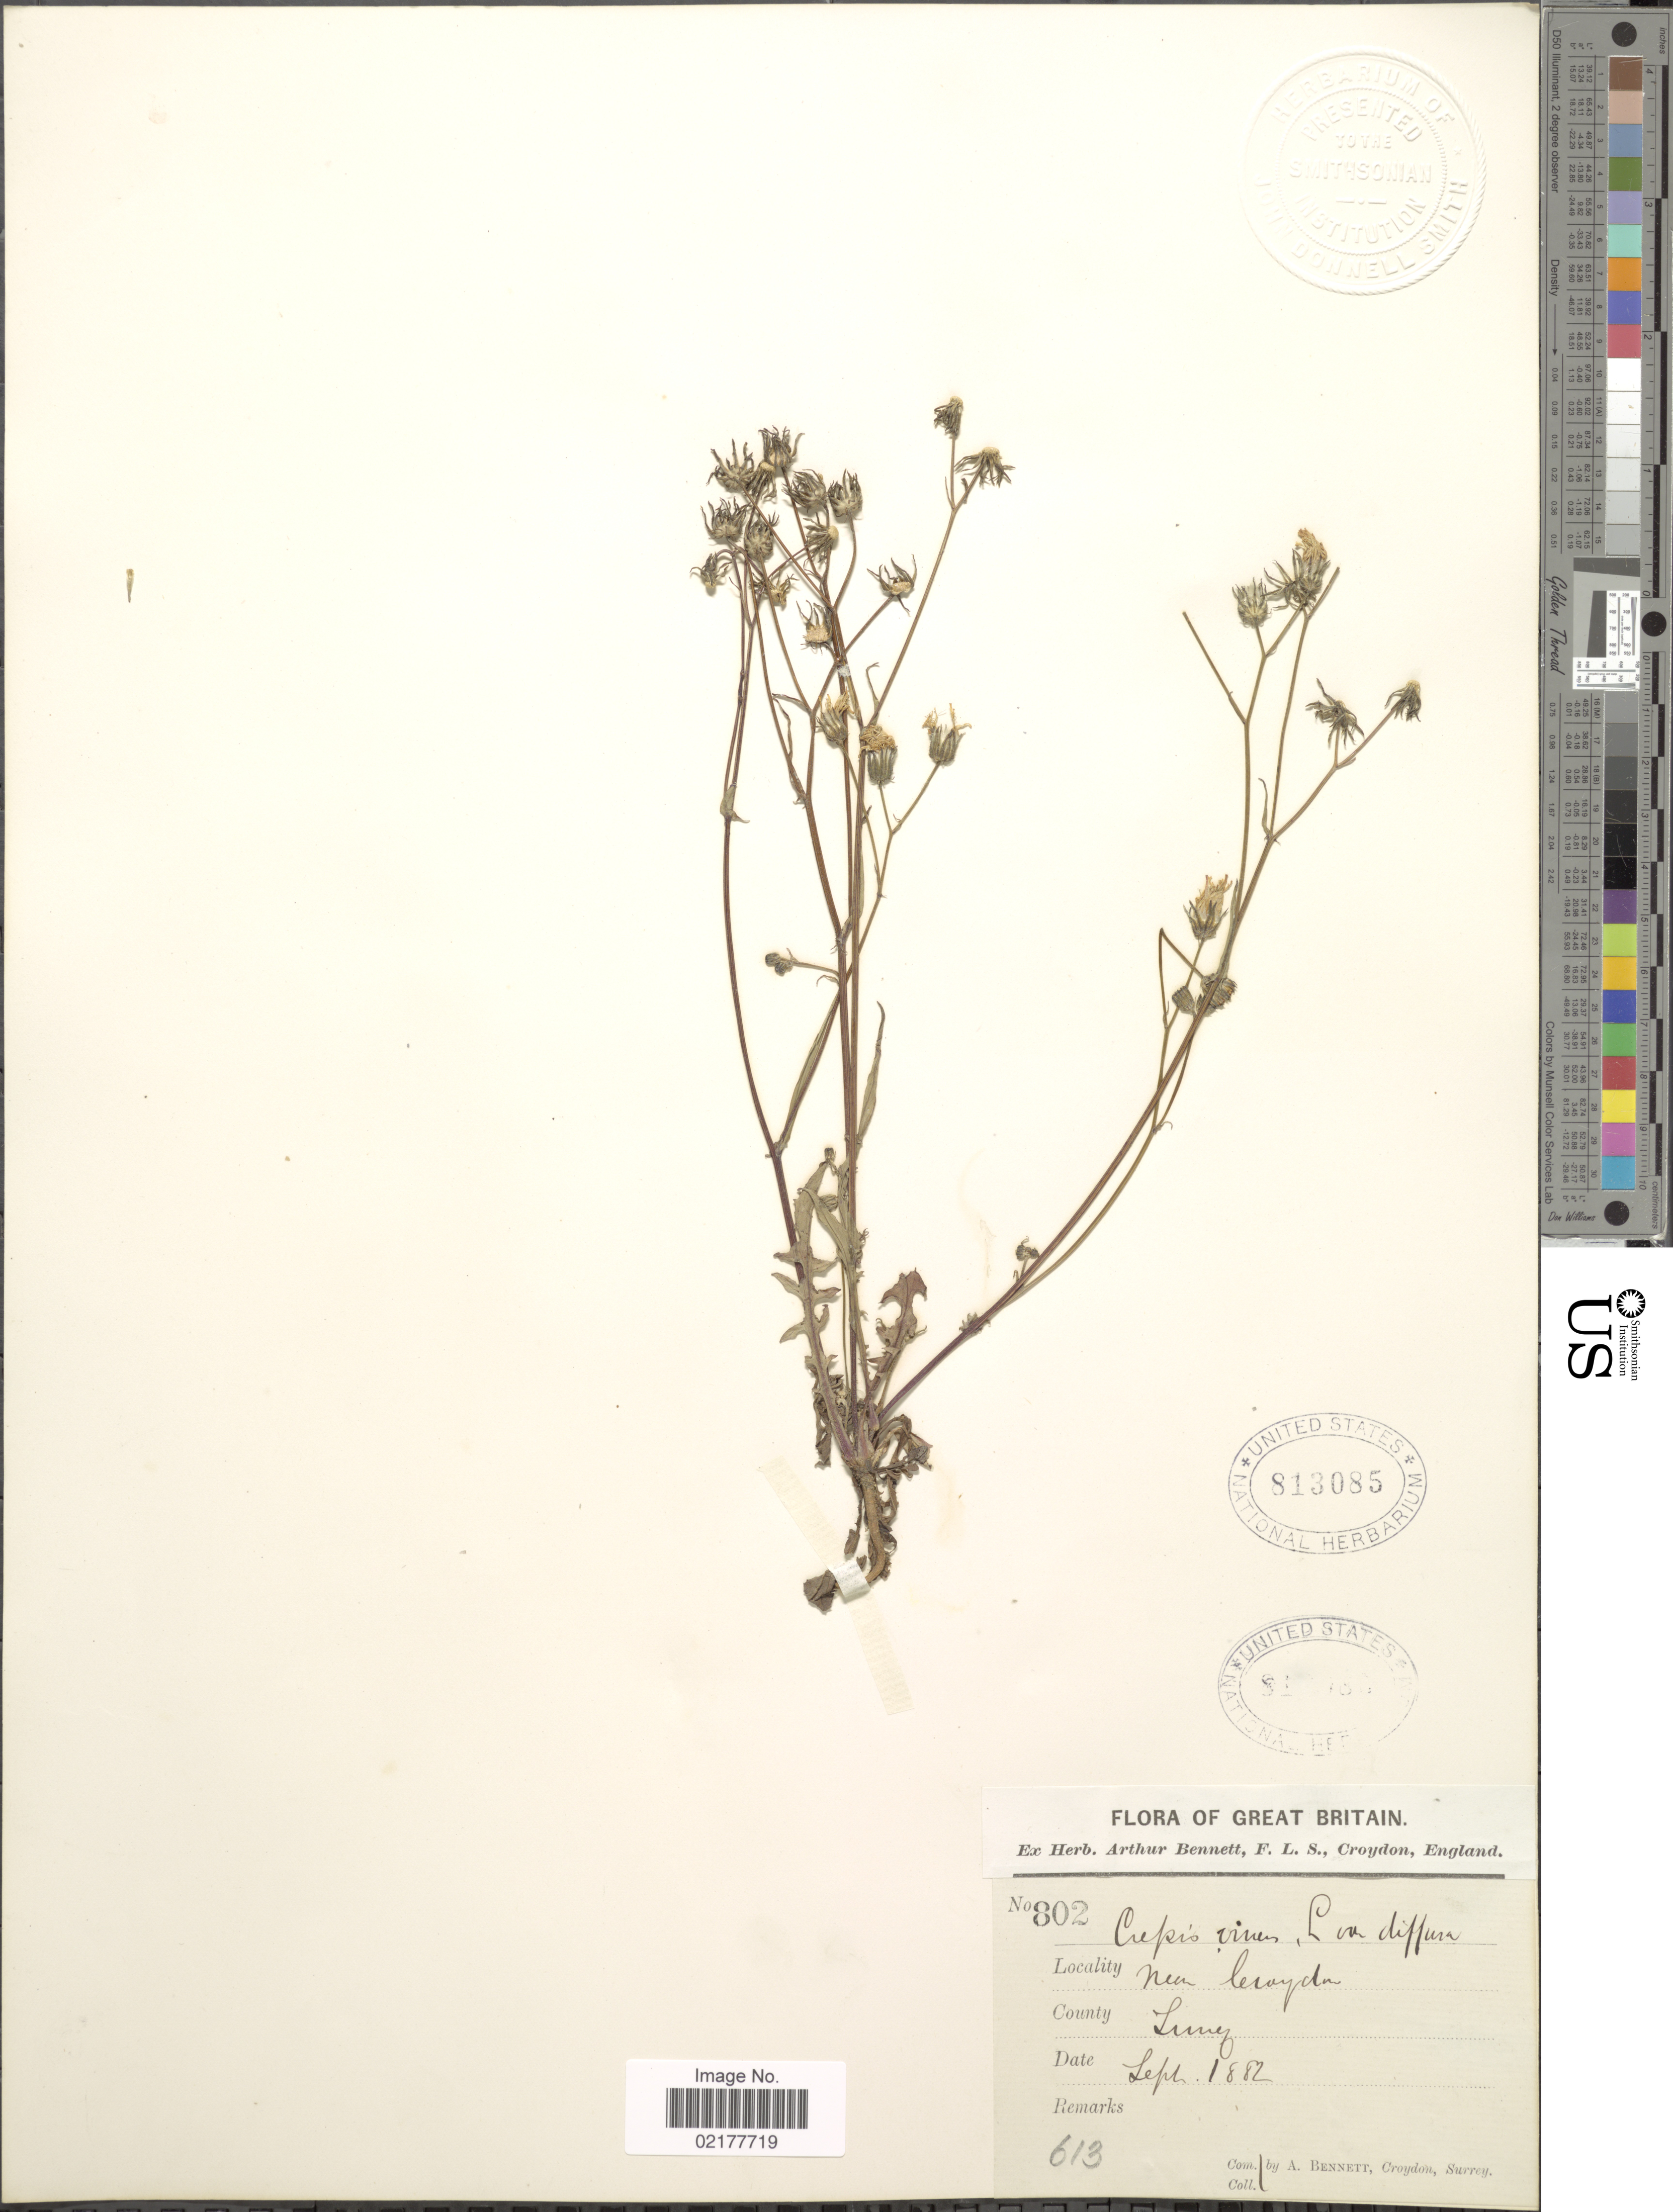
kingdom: Plantae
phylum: Tracheophyta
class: Magnoliopsida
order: Asterales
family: Asteraceae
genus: Crepis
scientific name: Crepis capillaris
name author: (L.) Wallr.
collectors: A. Bennett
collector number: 802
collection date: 1882-09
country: United Kingdom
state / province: England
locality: Near Croydon. County Surrey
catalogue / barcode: US 813085